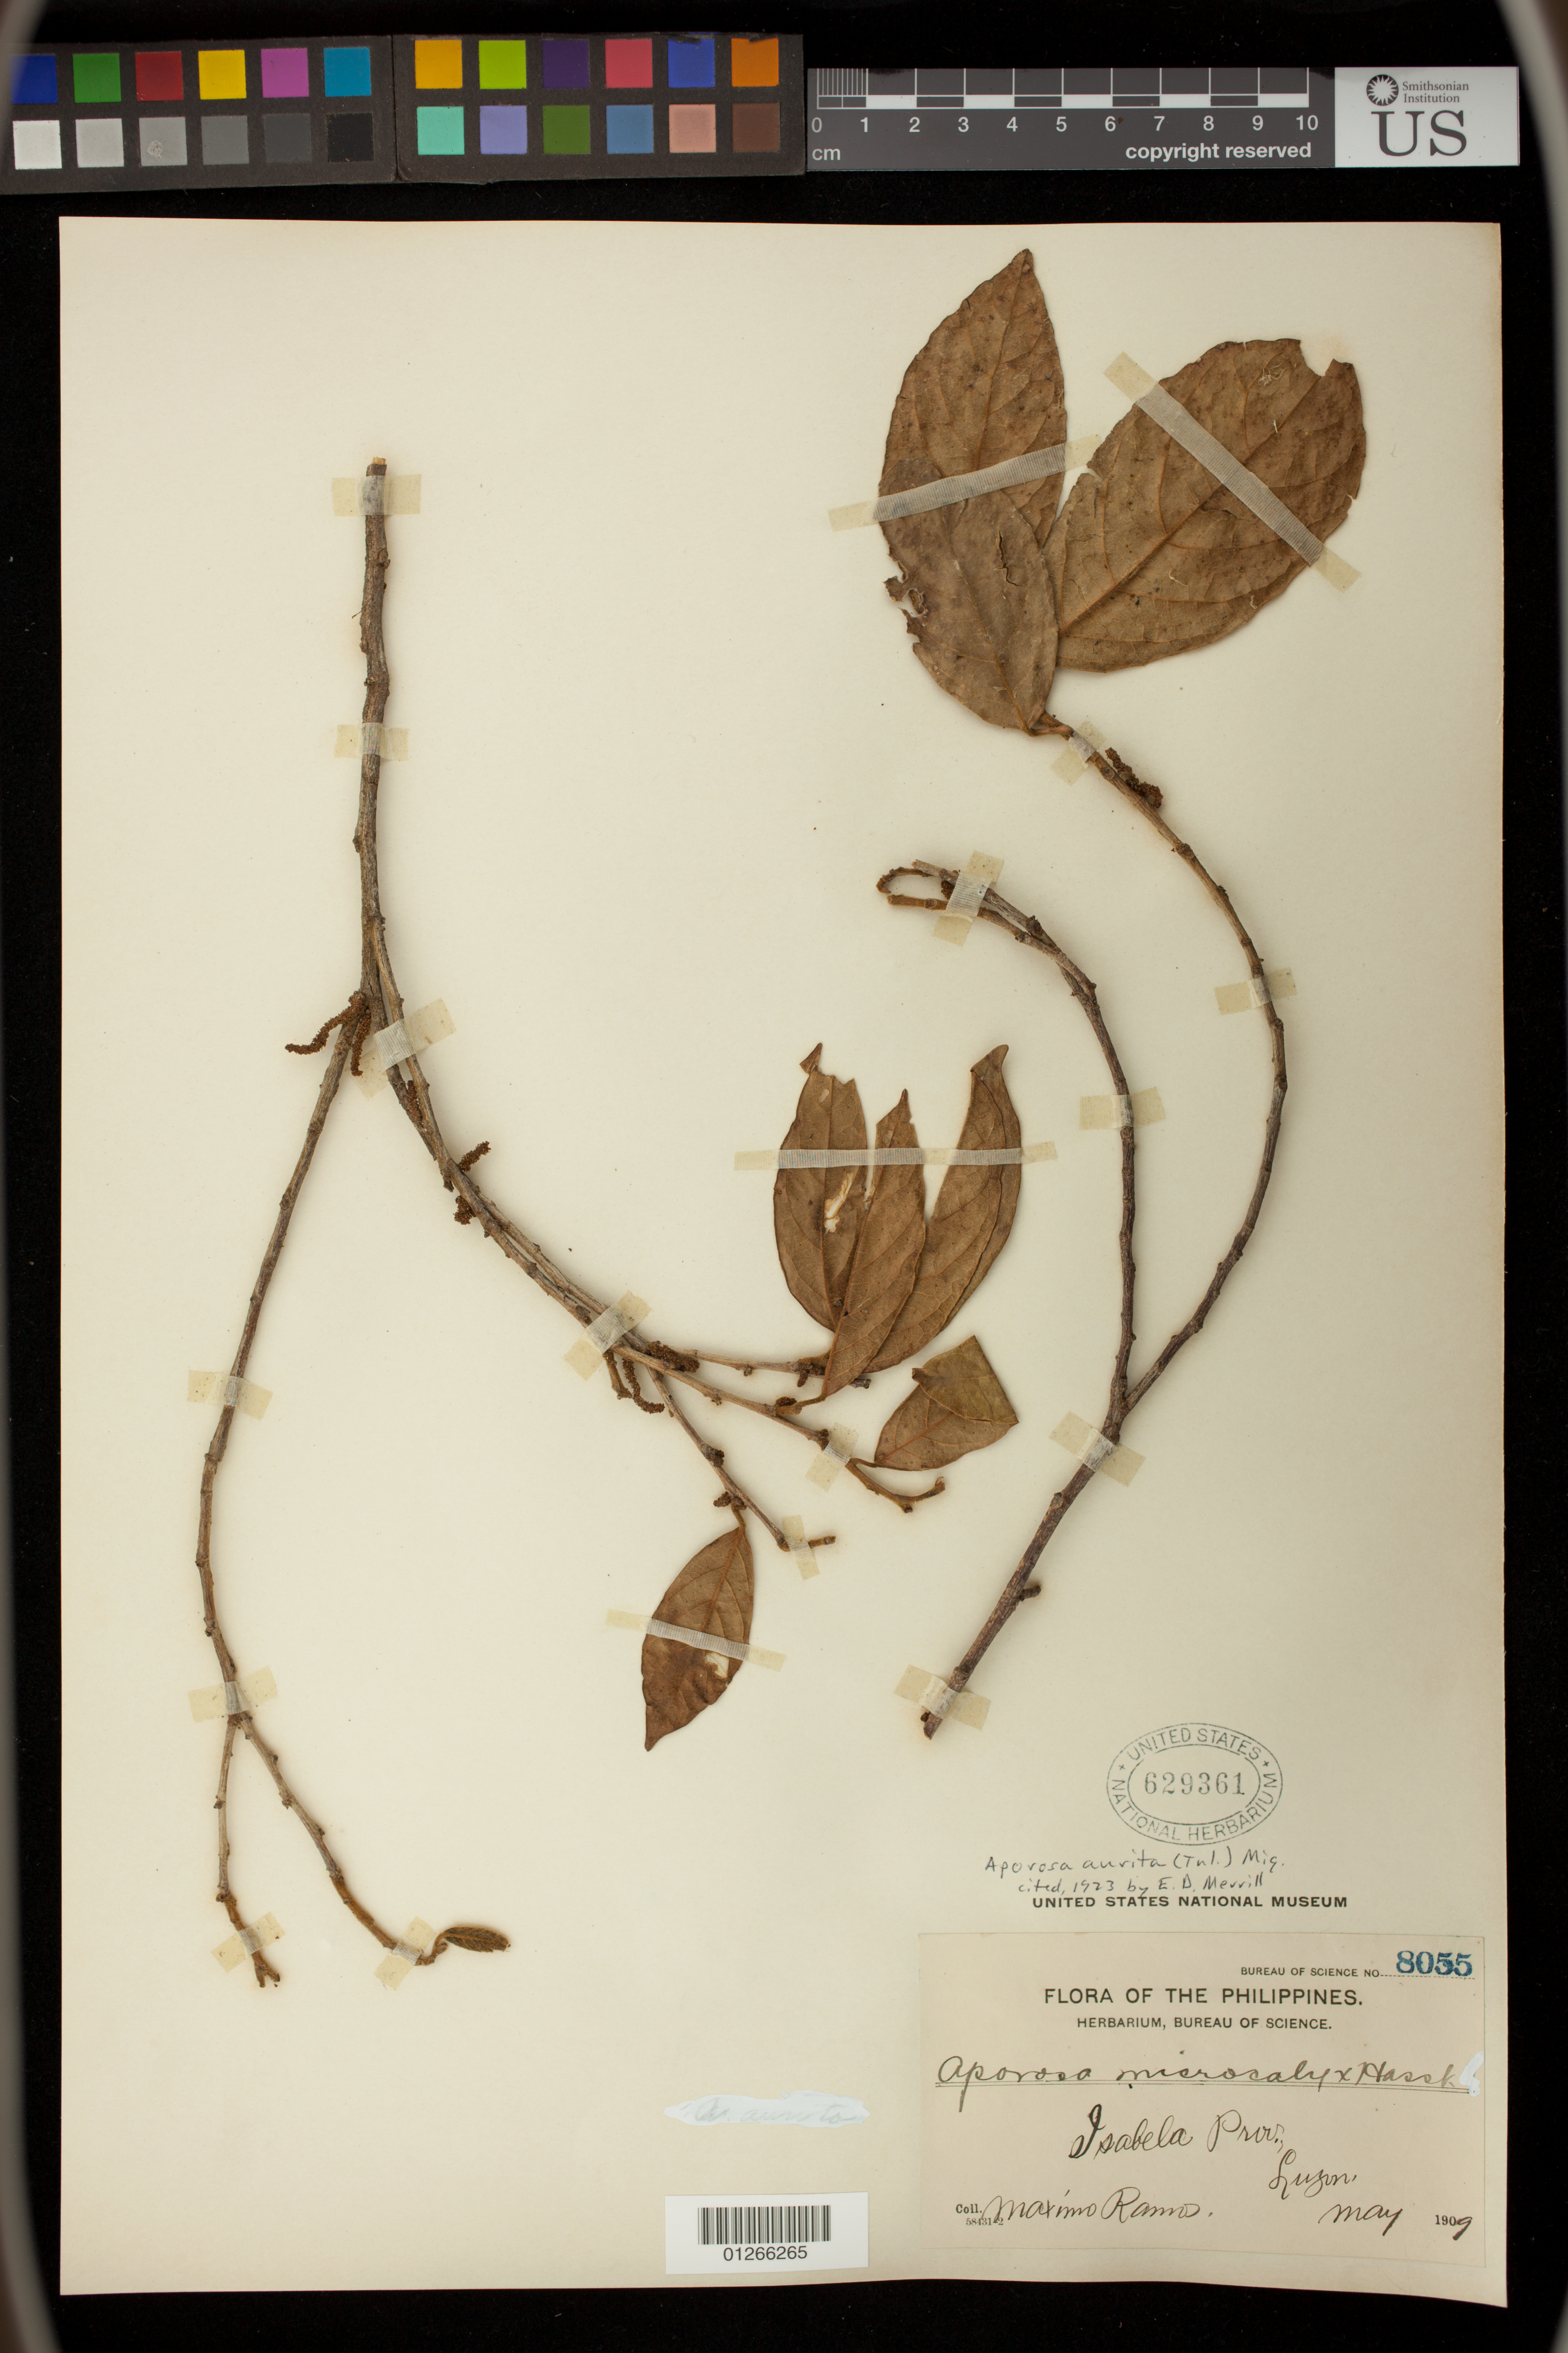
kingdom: Plantae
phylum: Tracheophyta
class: Magnoliopsida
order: Malpighiales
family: Phyllanthaceae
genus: Aporosa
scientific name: Aporosa octandra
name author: (Buch.-Ham. & D. Don) Vickery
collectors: M. Ramos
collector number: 8055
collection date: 1909-05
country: Philippines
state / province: Cagayan Valley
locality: Isabela Prov., Luzon